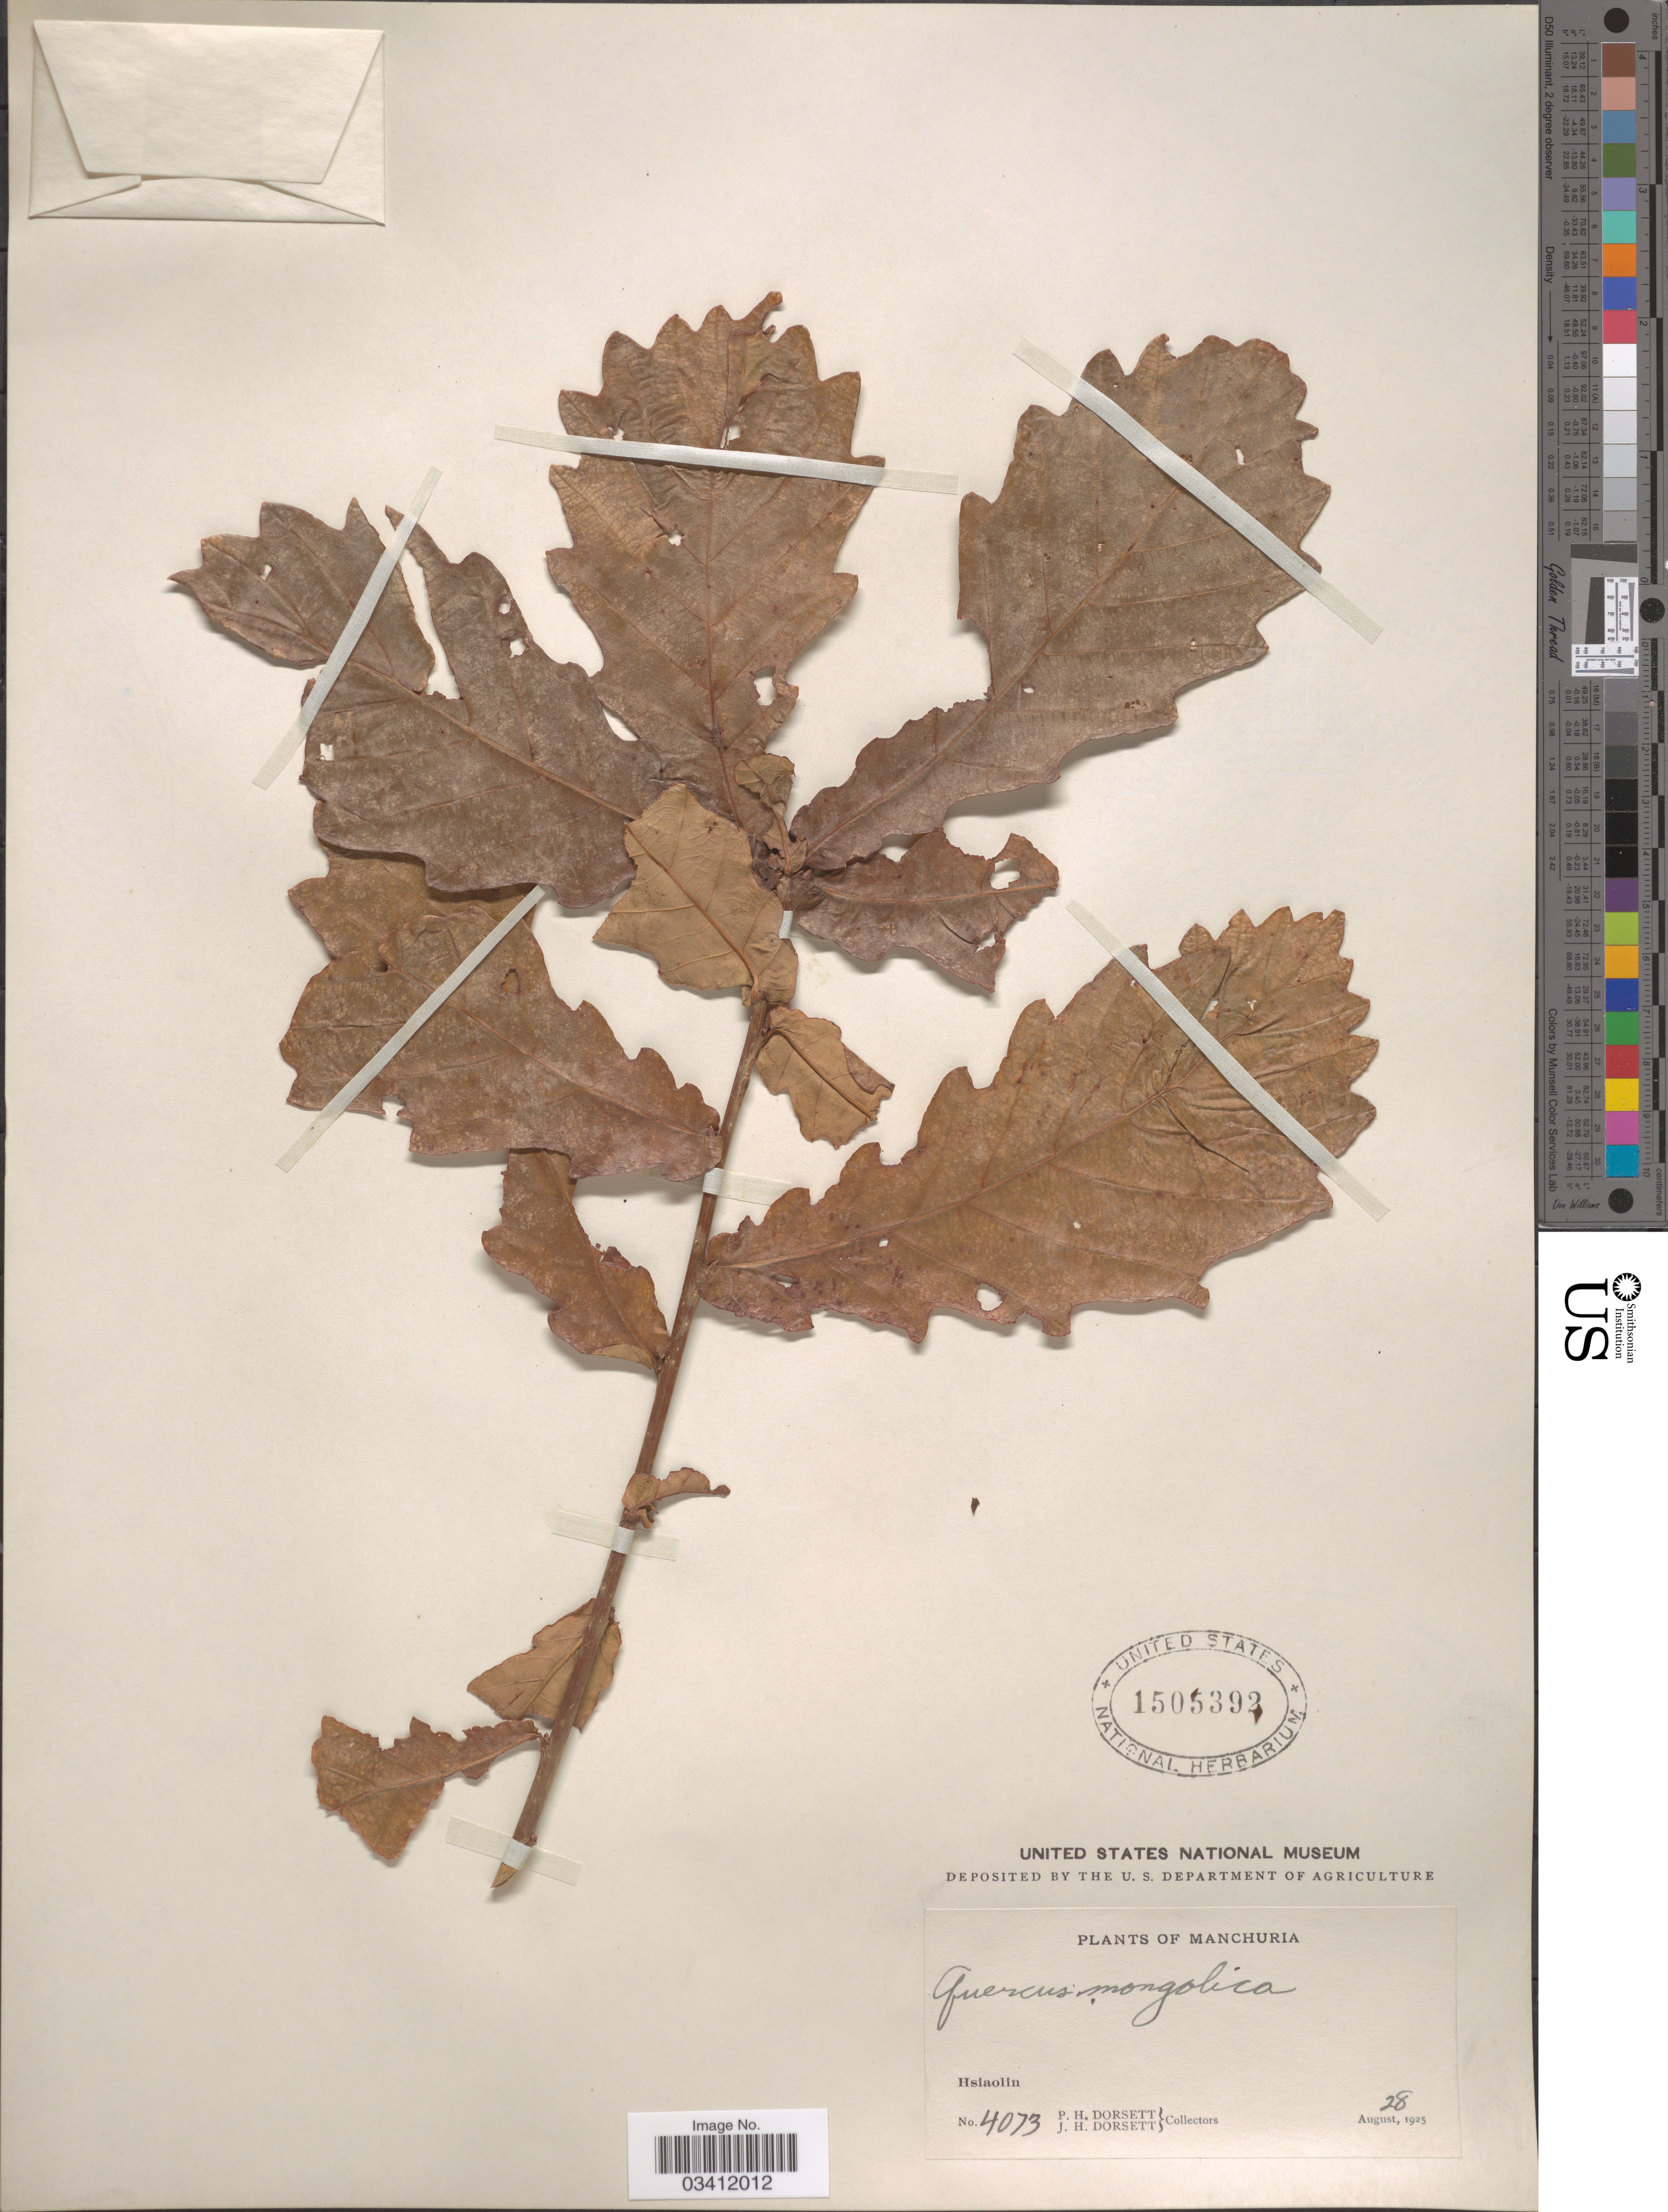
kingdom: Plantae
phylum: Tracheophyta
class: Magnoliopsida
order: Fagales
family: Fagaceae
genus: Quercus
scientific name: Quercus mongolica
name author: Fisch. ex Ledeb.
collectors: P. H. Dorsett & J. Dorsett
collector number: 4073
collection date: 1925-08-28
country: China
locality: Manchuria. Hsiaolin.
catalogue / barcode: US 1505392